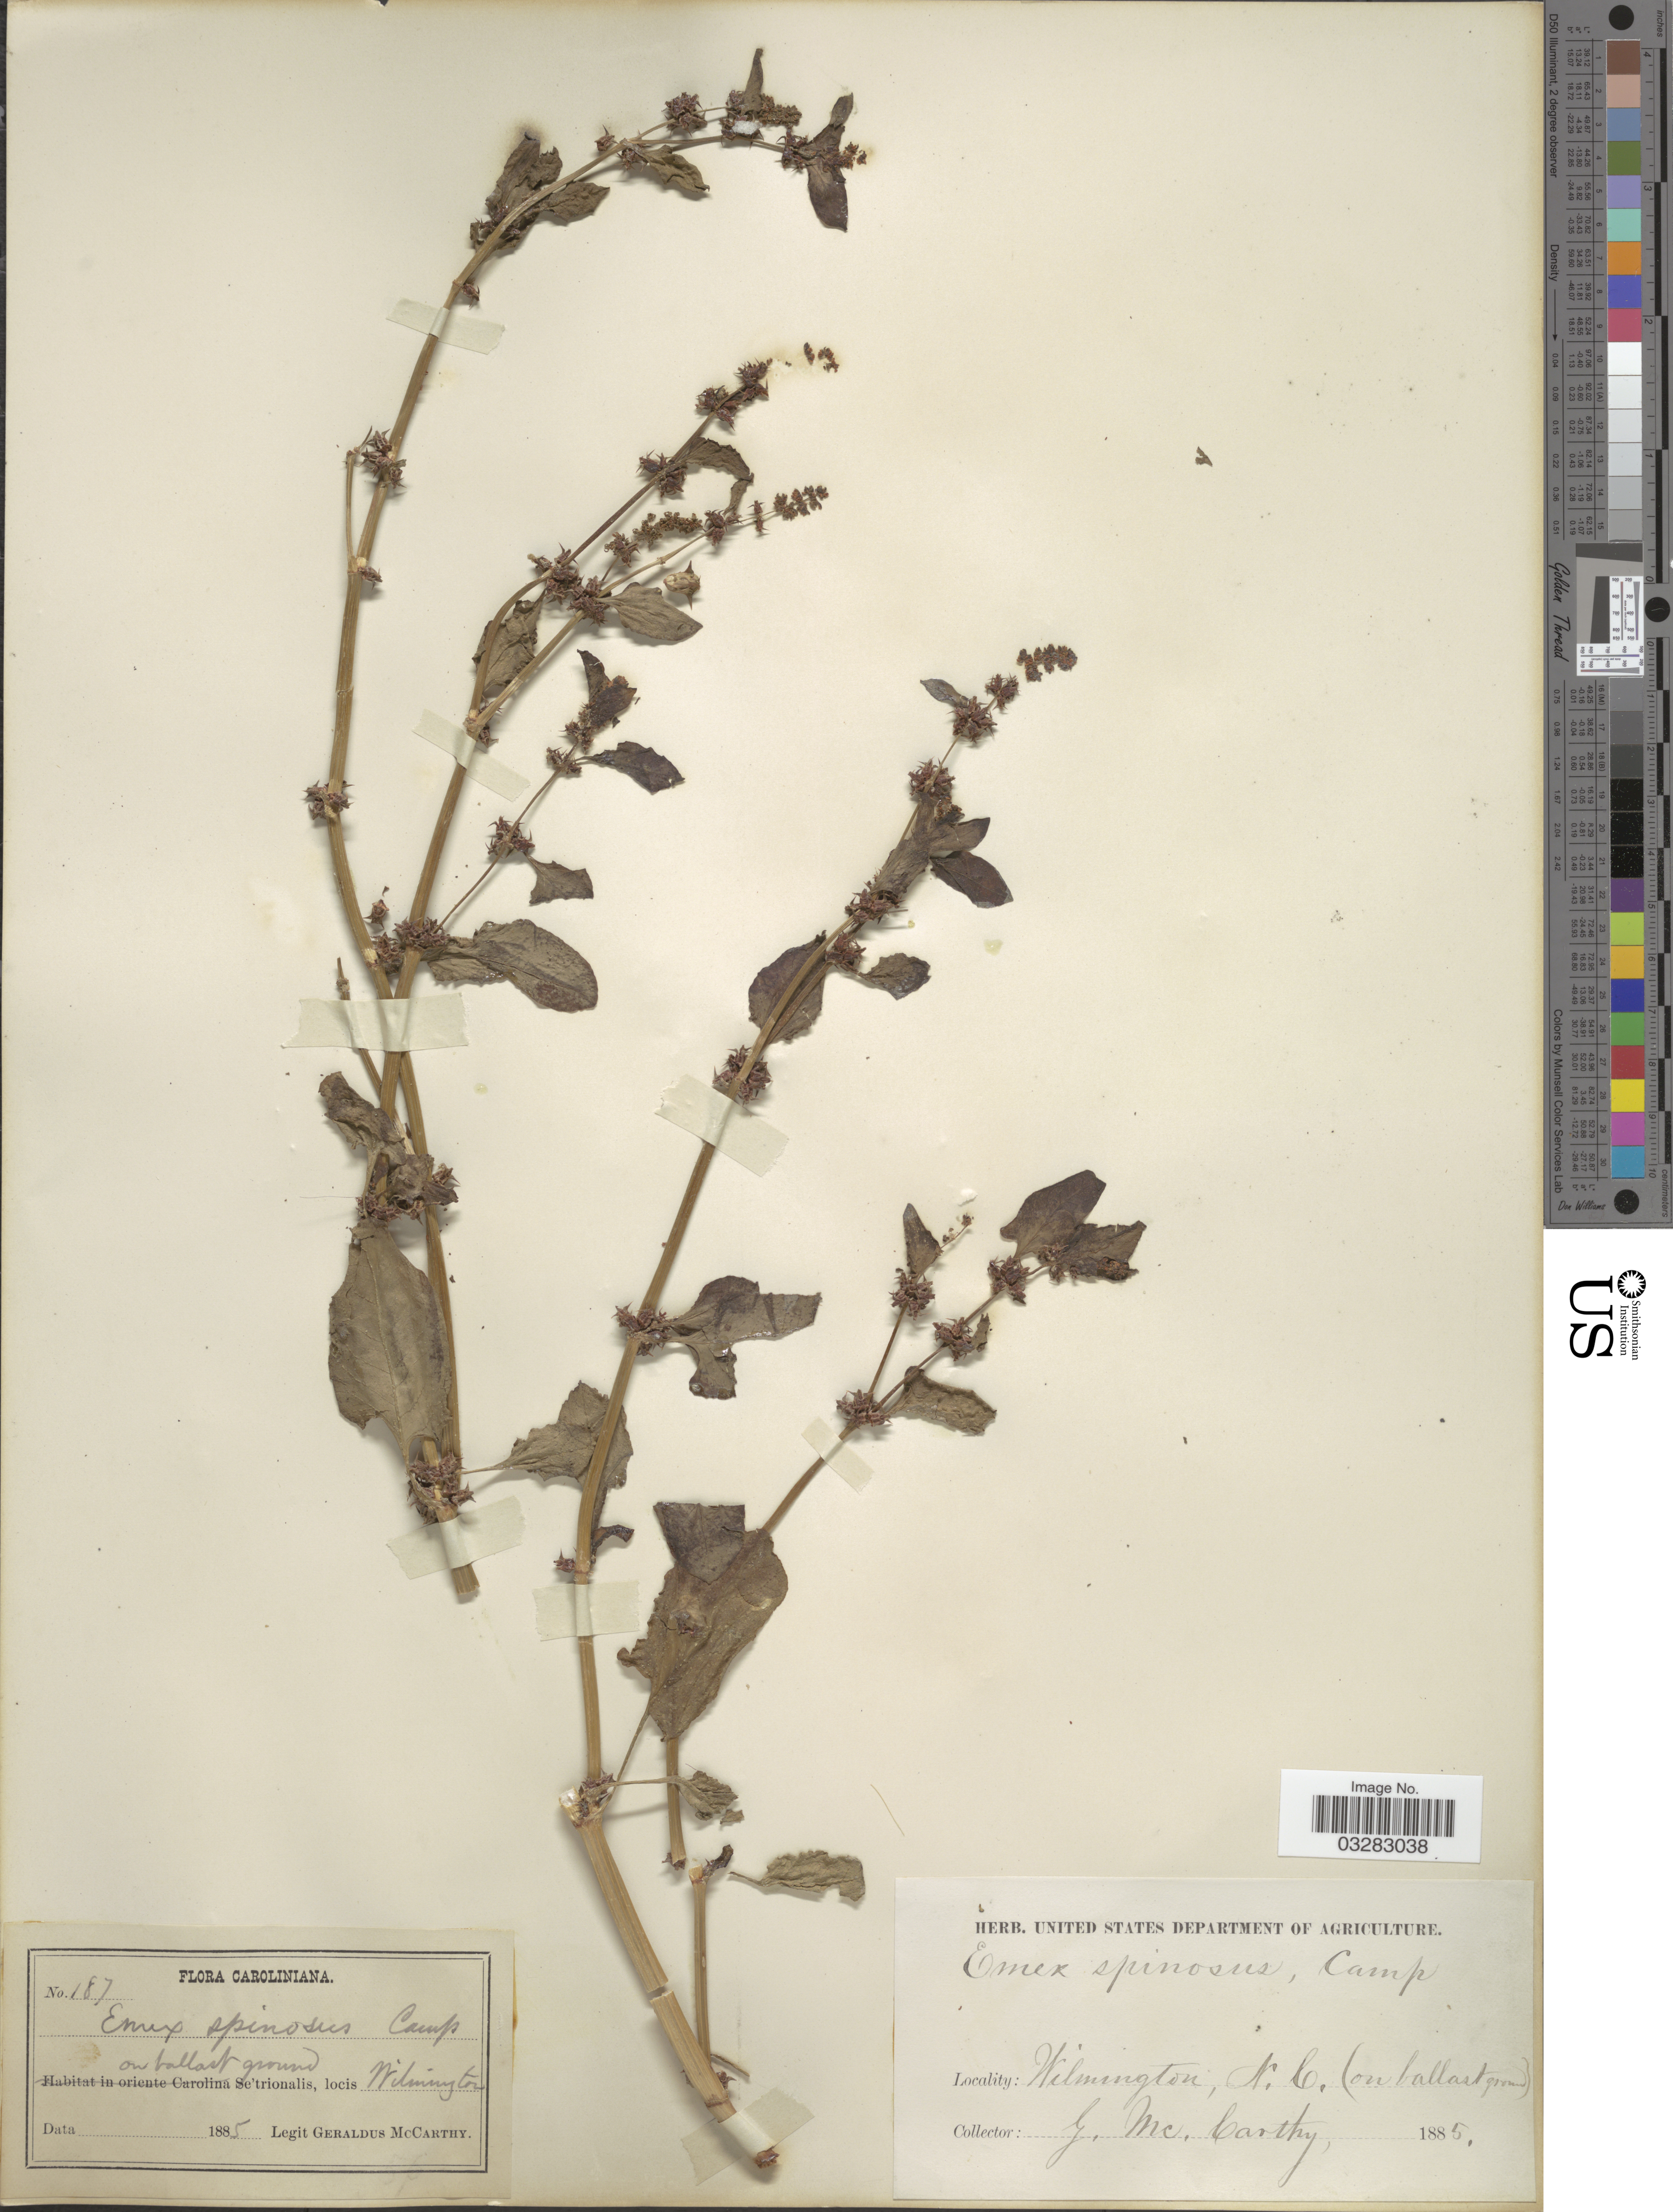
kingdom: Plantae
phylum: Tracheophyta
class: Magnoliopsida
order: Caryophyllales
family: Polygonaceae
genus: Rumex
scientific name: Rumex spinosus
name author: L.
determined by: Strong, Mark T., (BOT), Smithsonian Institution - National Museum of Natural History (UNITED STATES)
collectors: M. McCarthy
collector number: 187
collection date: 1885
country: United States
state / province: North Carolina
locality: On ballast ground Se'trionalis, locis Wilmington.